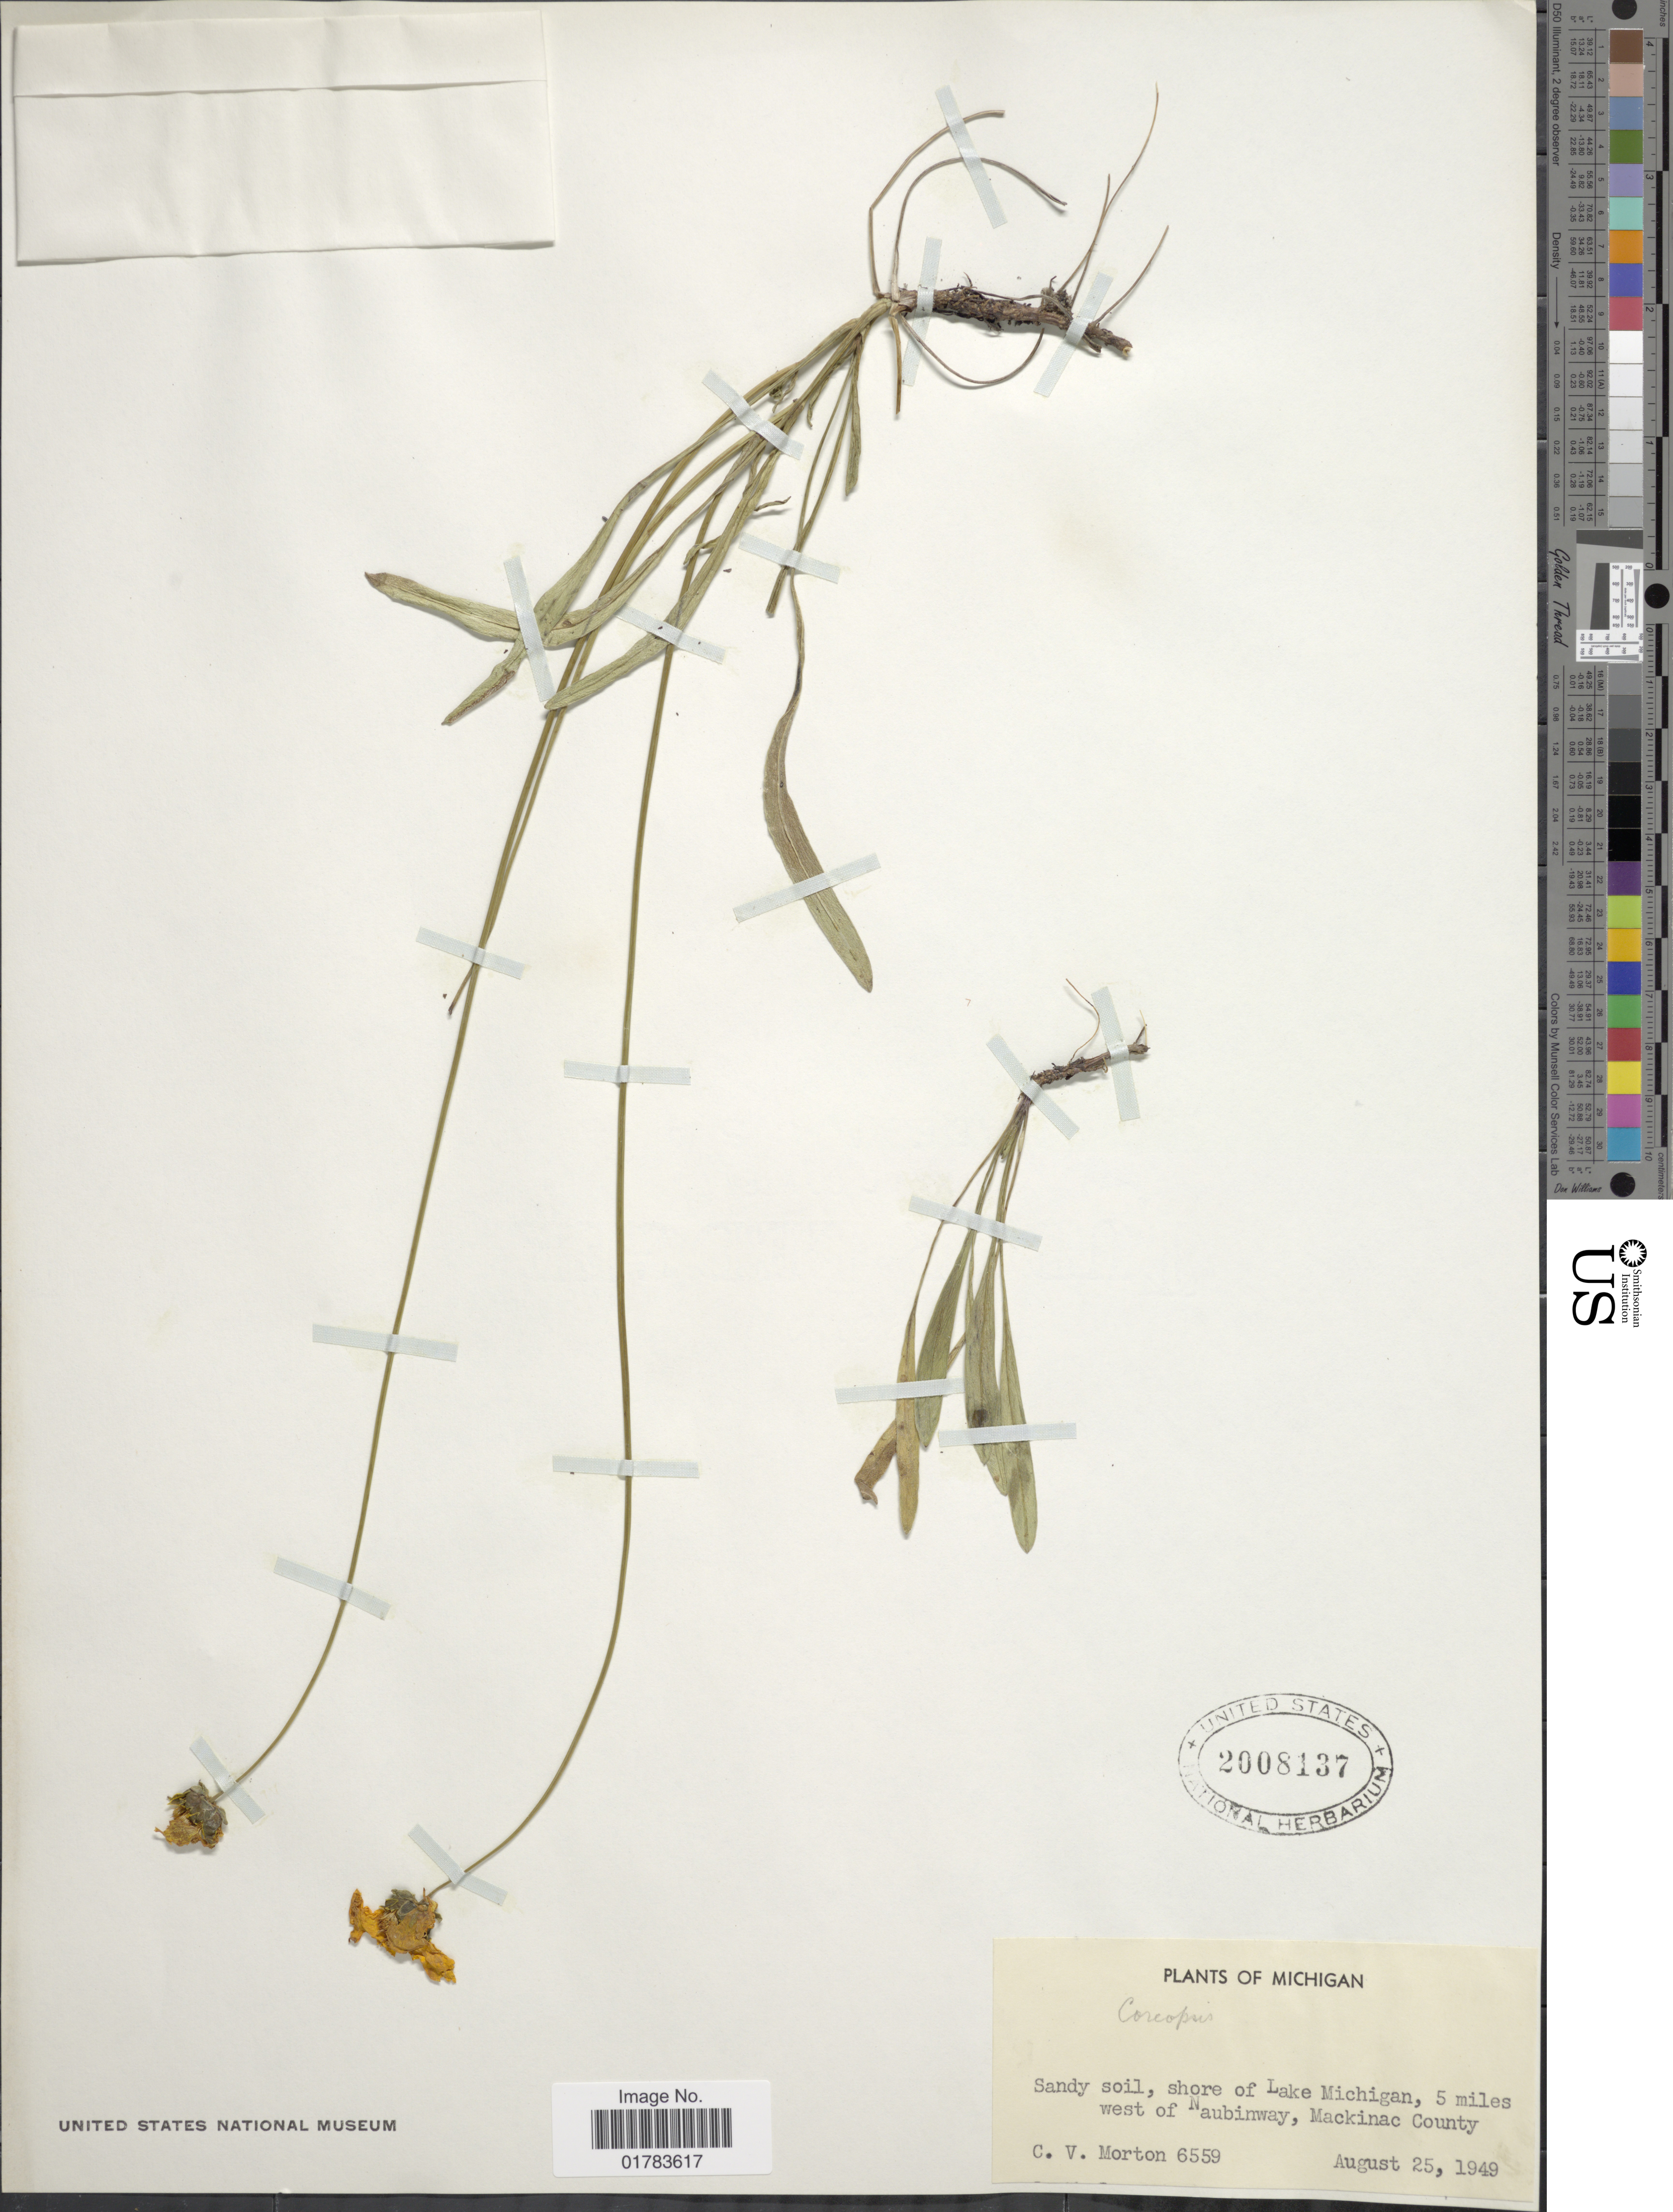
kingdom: Plantae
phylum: Tracheophyta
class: Magnoliopsida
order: Asterales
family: Asteraceae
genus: Coreopsis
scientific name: Coreopsis sp.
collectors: C. V. Morton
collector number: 6559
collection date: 1949-08-25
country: United States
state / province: Michigan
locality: Sandy soil, shore of Lake Michigan, 5 miles west of Naubinway, Mackinca County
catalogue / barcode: US 2008137